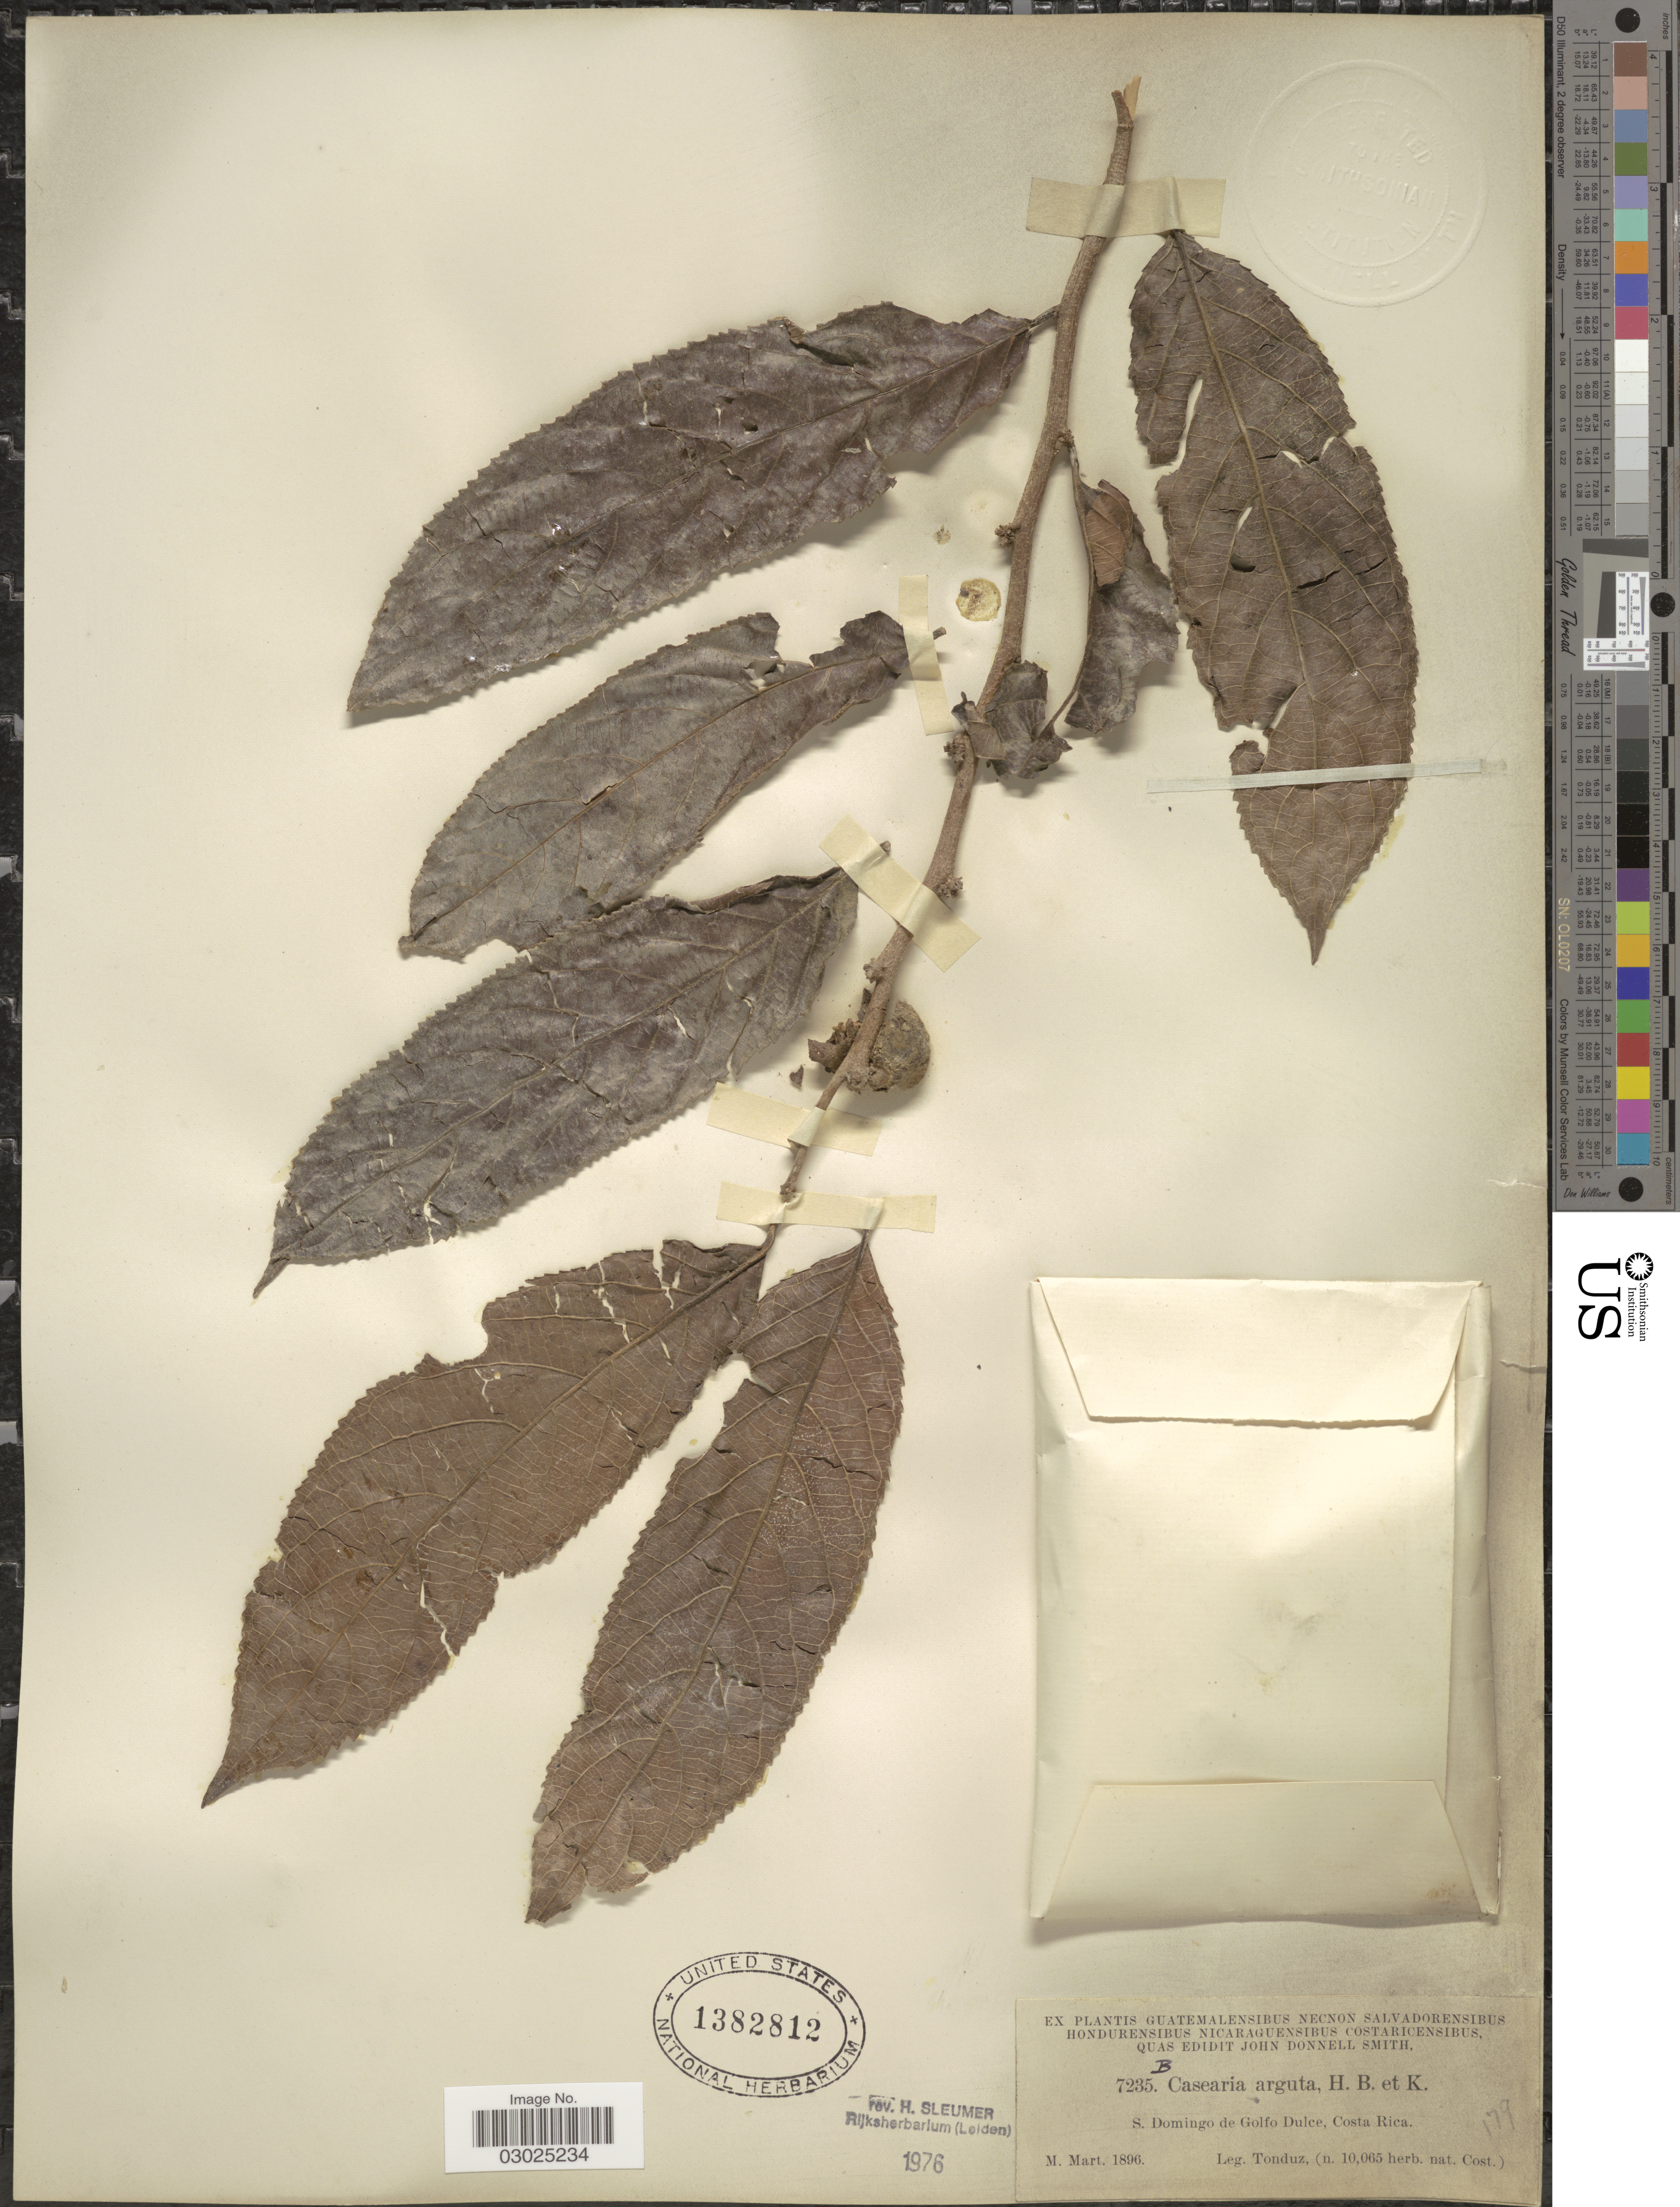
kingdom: Plantae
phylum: Tracheophyta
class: Magnoliopsida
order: Malpighiales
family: Salicaceae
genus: Casearia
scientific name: Casearia arguta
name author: Kunth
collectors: Tonduz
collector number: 7235 B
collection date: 1896-03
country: Costa Rica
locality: S. Domingo de Golfo Dulce.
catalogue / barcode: US 1382812